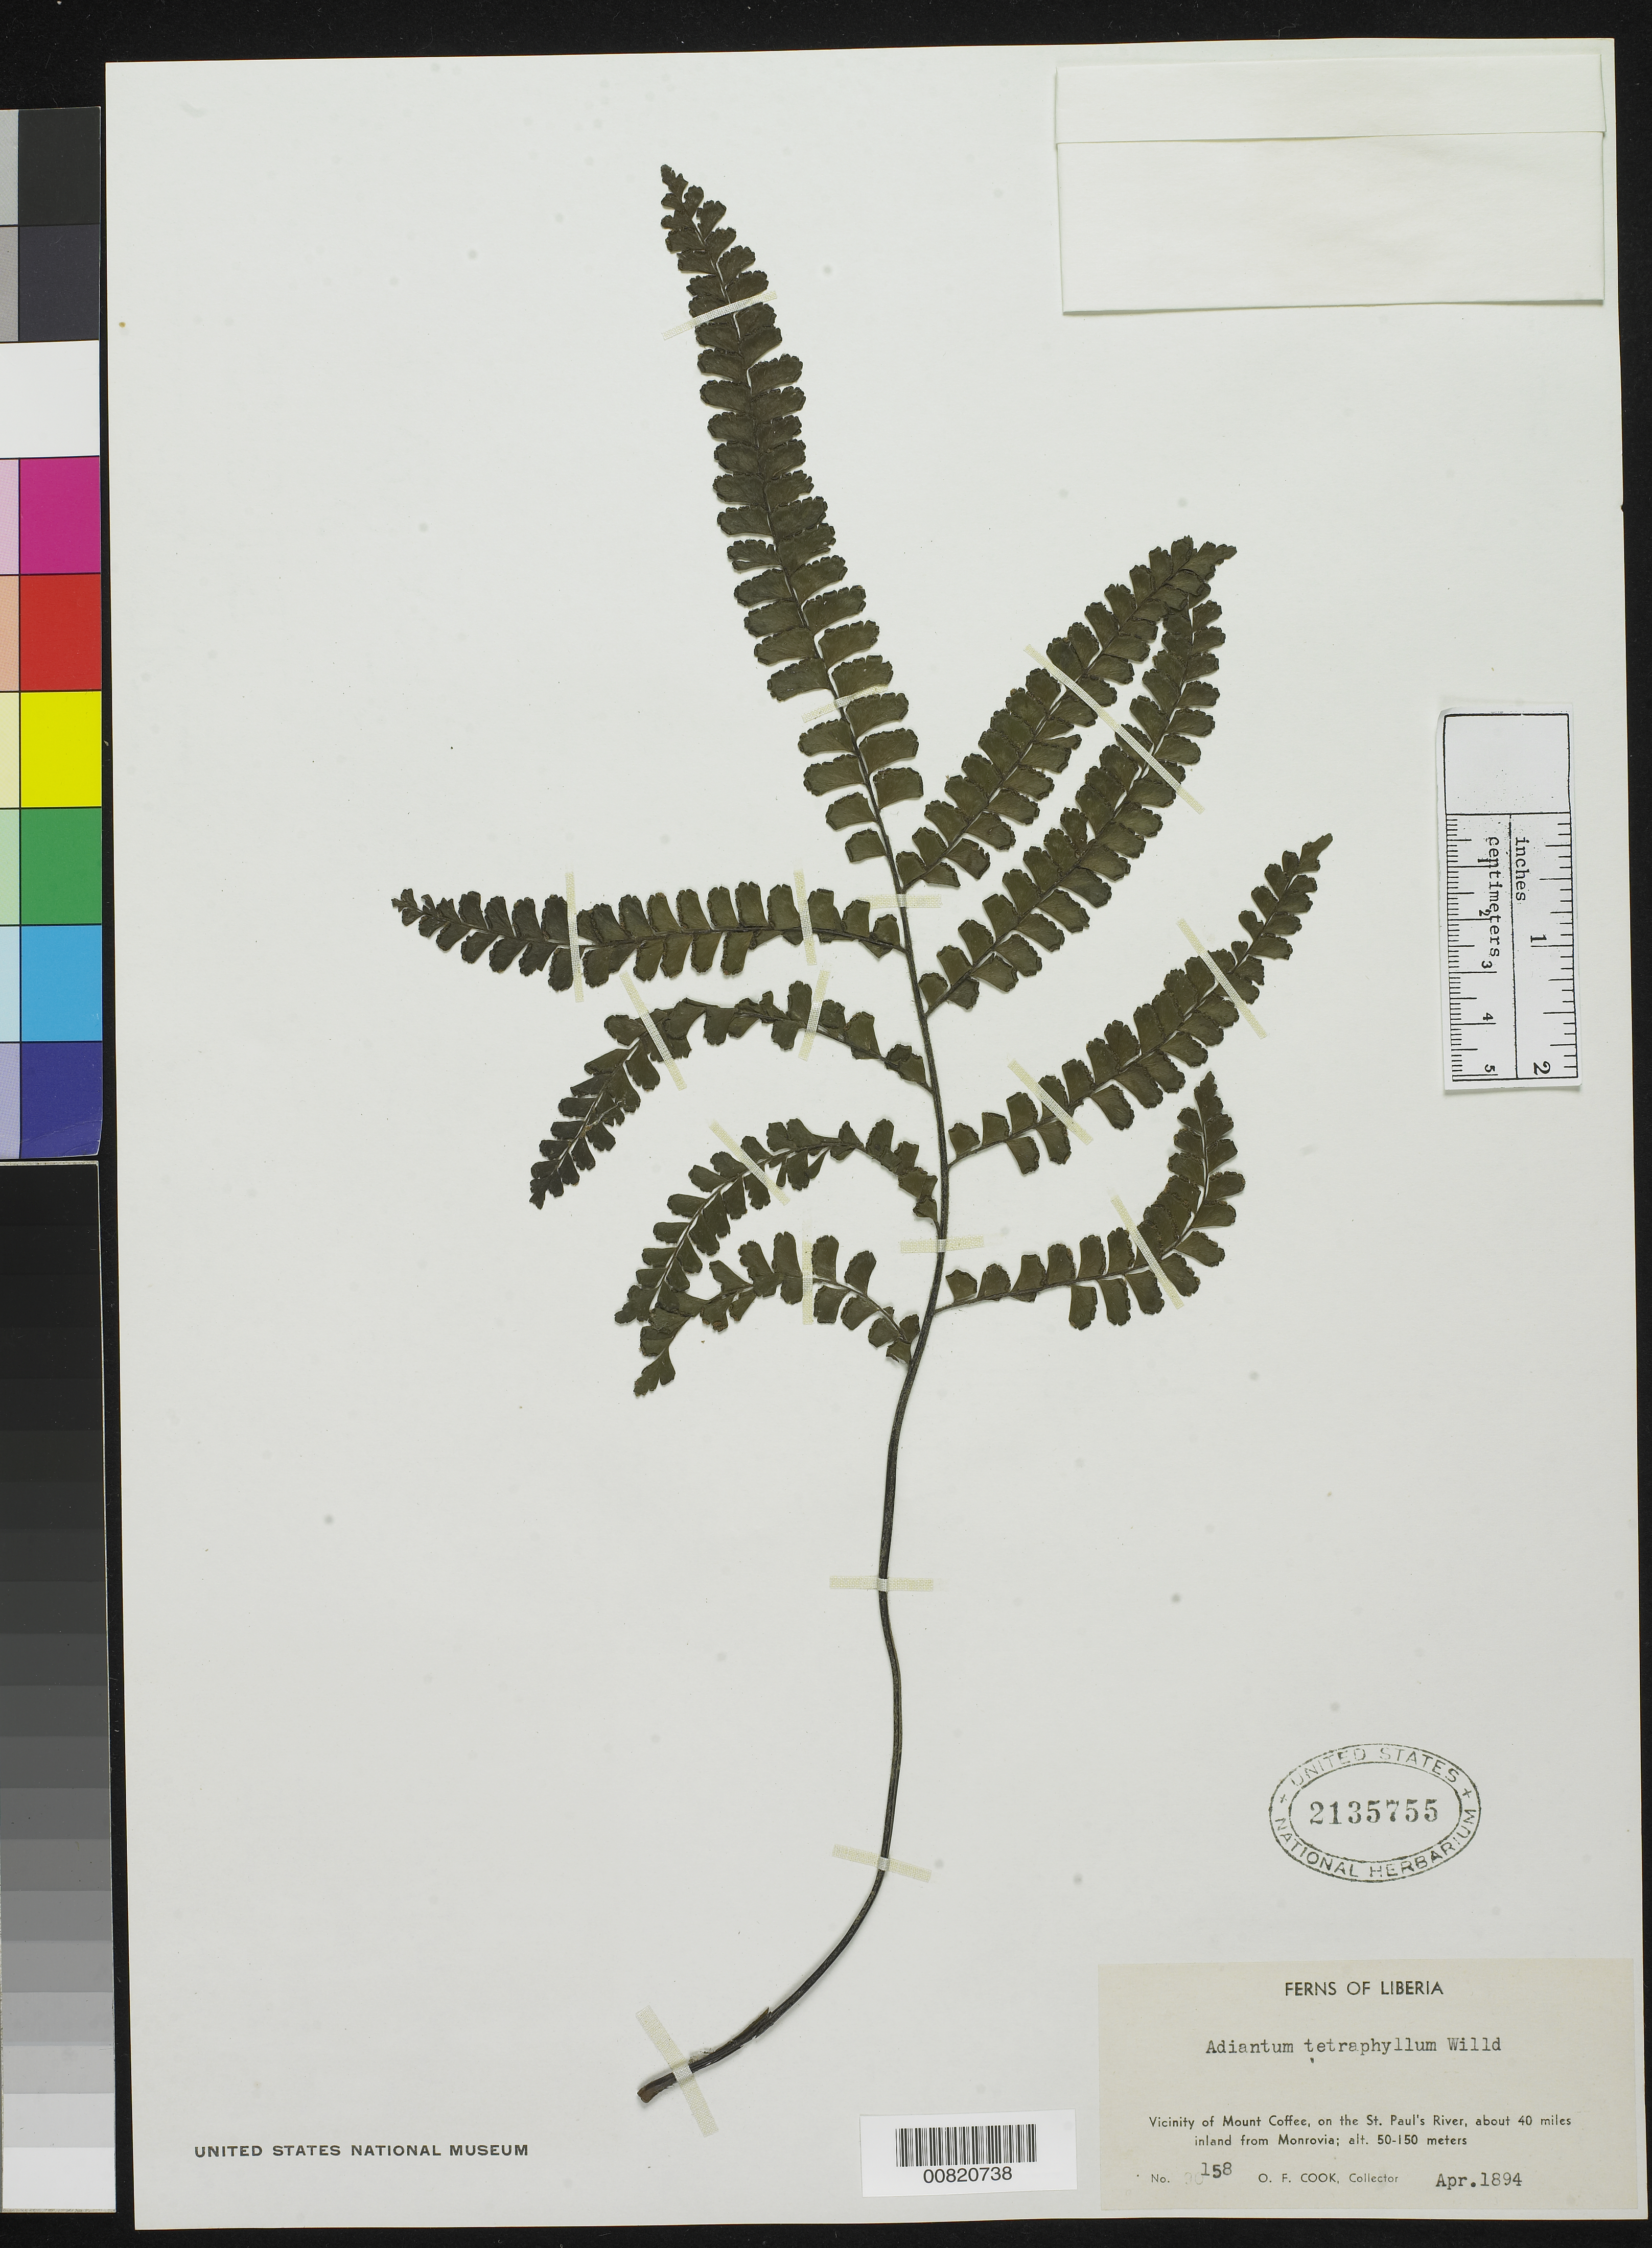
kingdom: Plantae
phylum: Tracheophyta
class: Polypodiopsida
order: Polypodiales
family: Pteridaceae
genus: Adiantum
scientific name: Adiantum tetraphyllum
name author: Humb. & Bonpl. ex Willd.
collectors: O. F. Cook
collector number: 158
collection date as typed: Apr 1894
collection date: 1894-04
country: Liberia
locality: Vicinity of Mount Coffee, on the St. Paul's River, about 40 miles inland from Monrovia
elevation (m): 50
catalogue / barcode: US 2135755